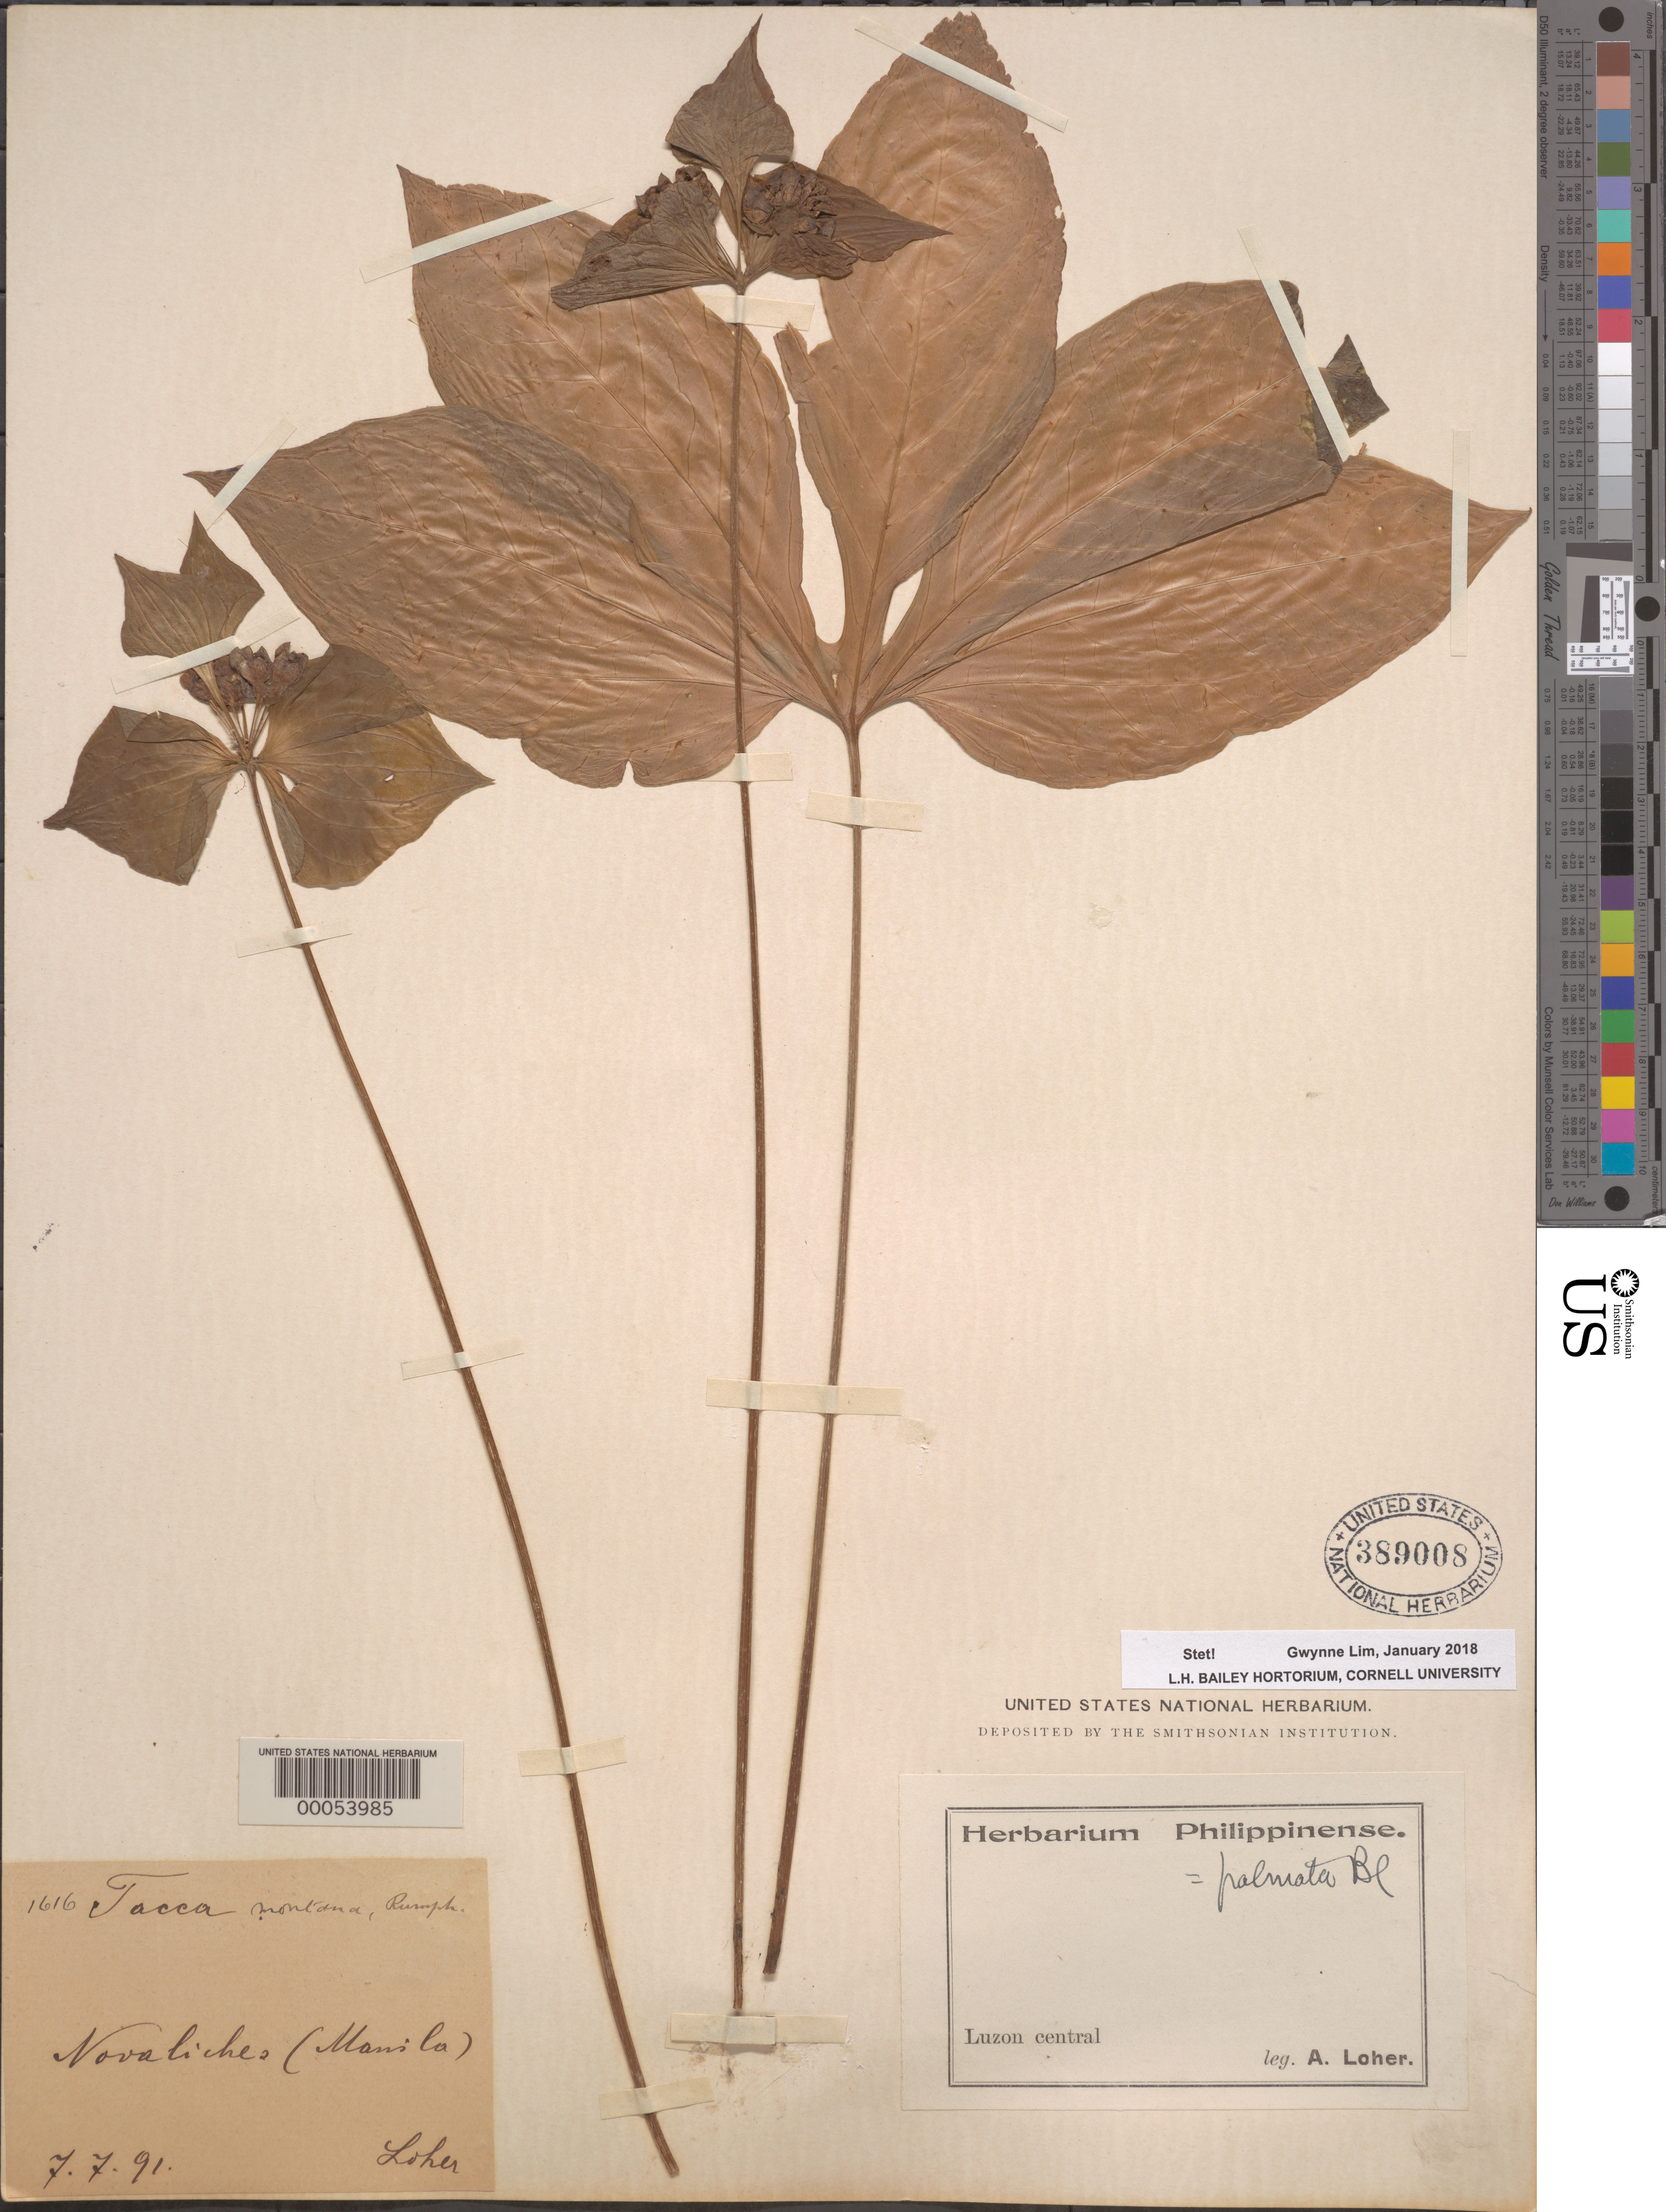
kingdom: Plantae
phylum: Tracheophyta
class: Liliopsida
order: Dioscoreales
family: Dioscoreaceae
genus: Tacca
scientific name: Tacca palmata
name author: Blume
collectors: A. Loher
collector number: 1616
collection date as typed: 07 Jul 1891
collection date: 1891-07-07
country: Philippines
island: Luzon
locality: Novaliches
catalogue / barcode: US 389008